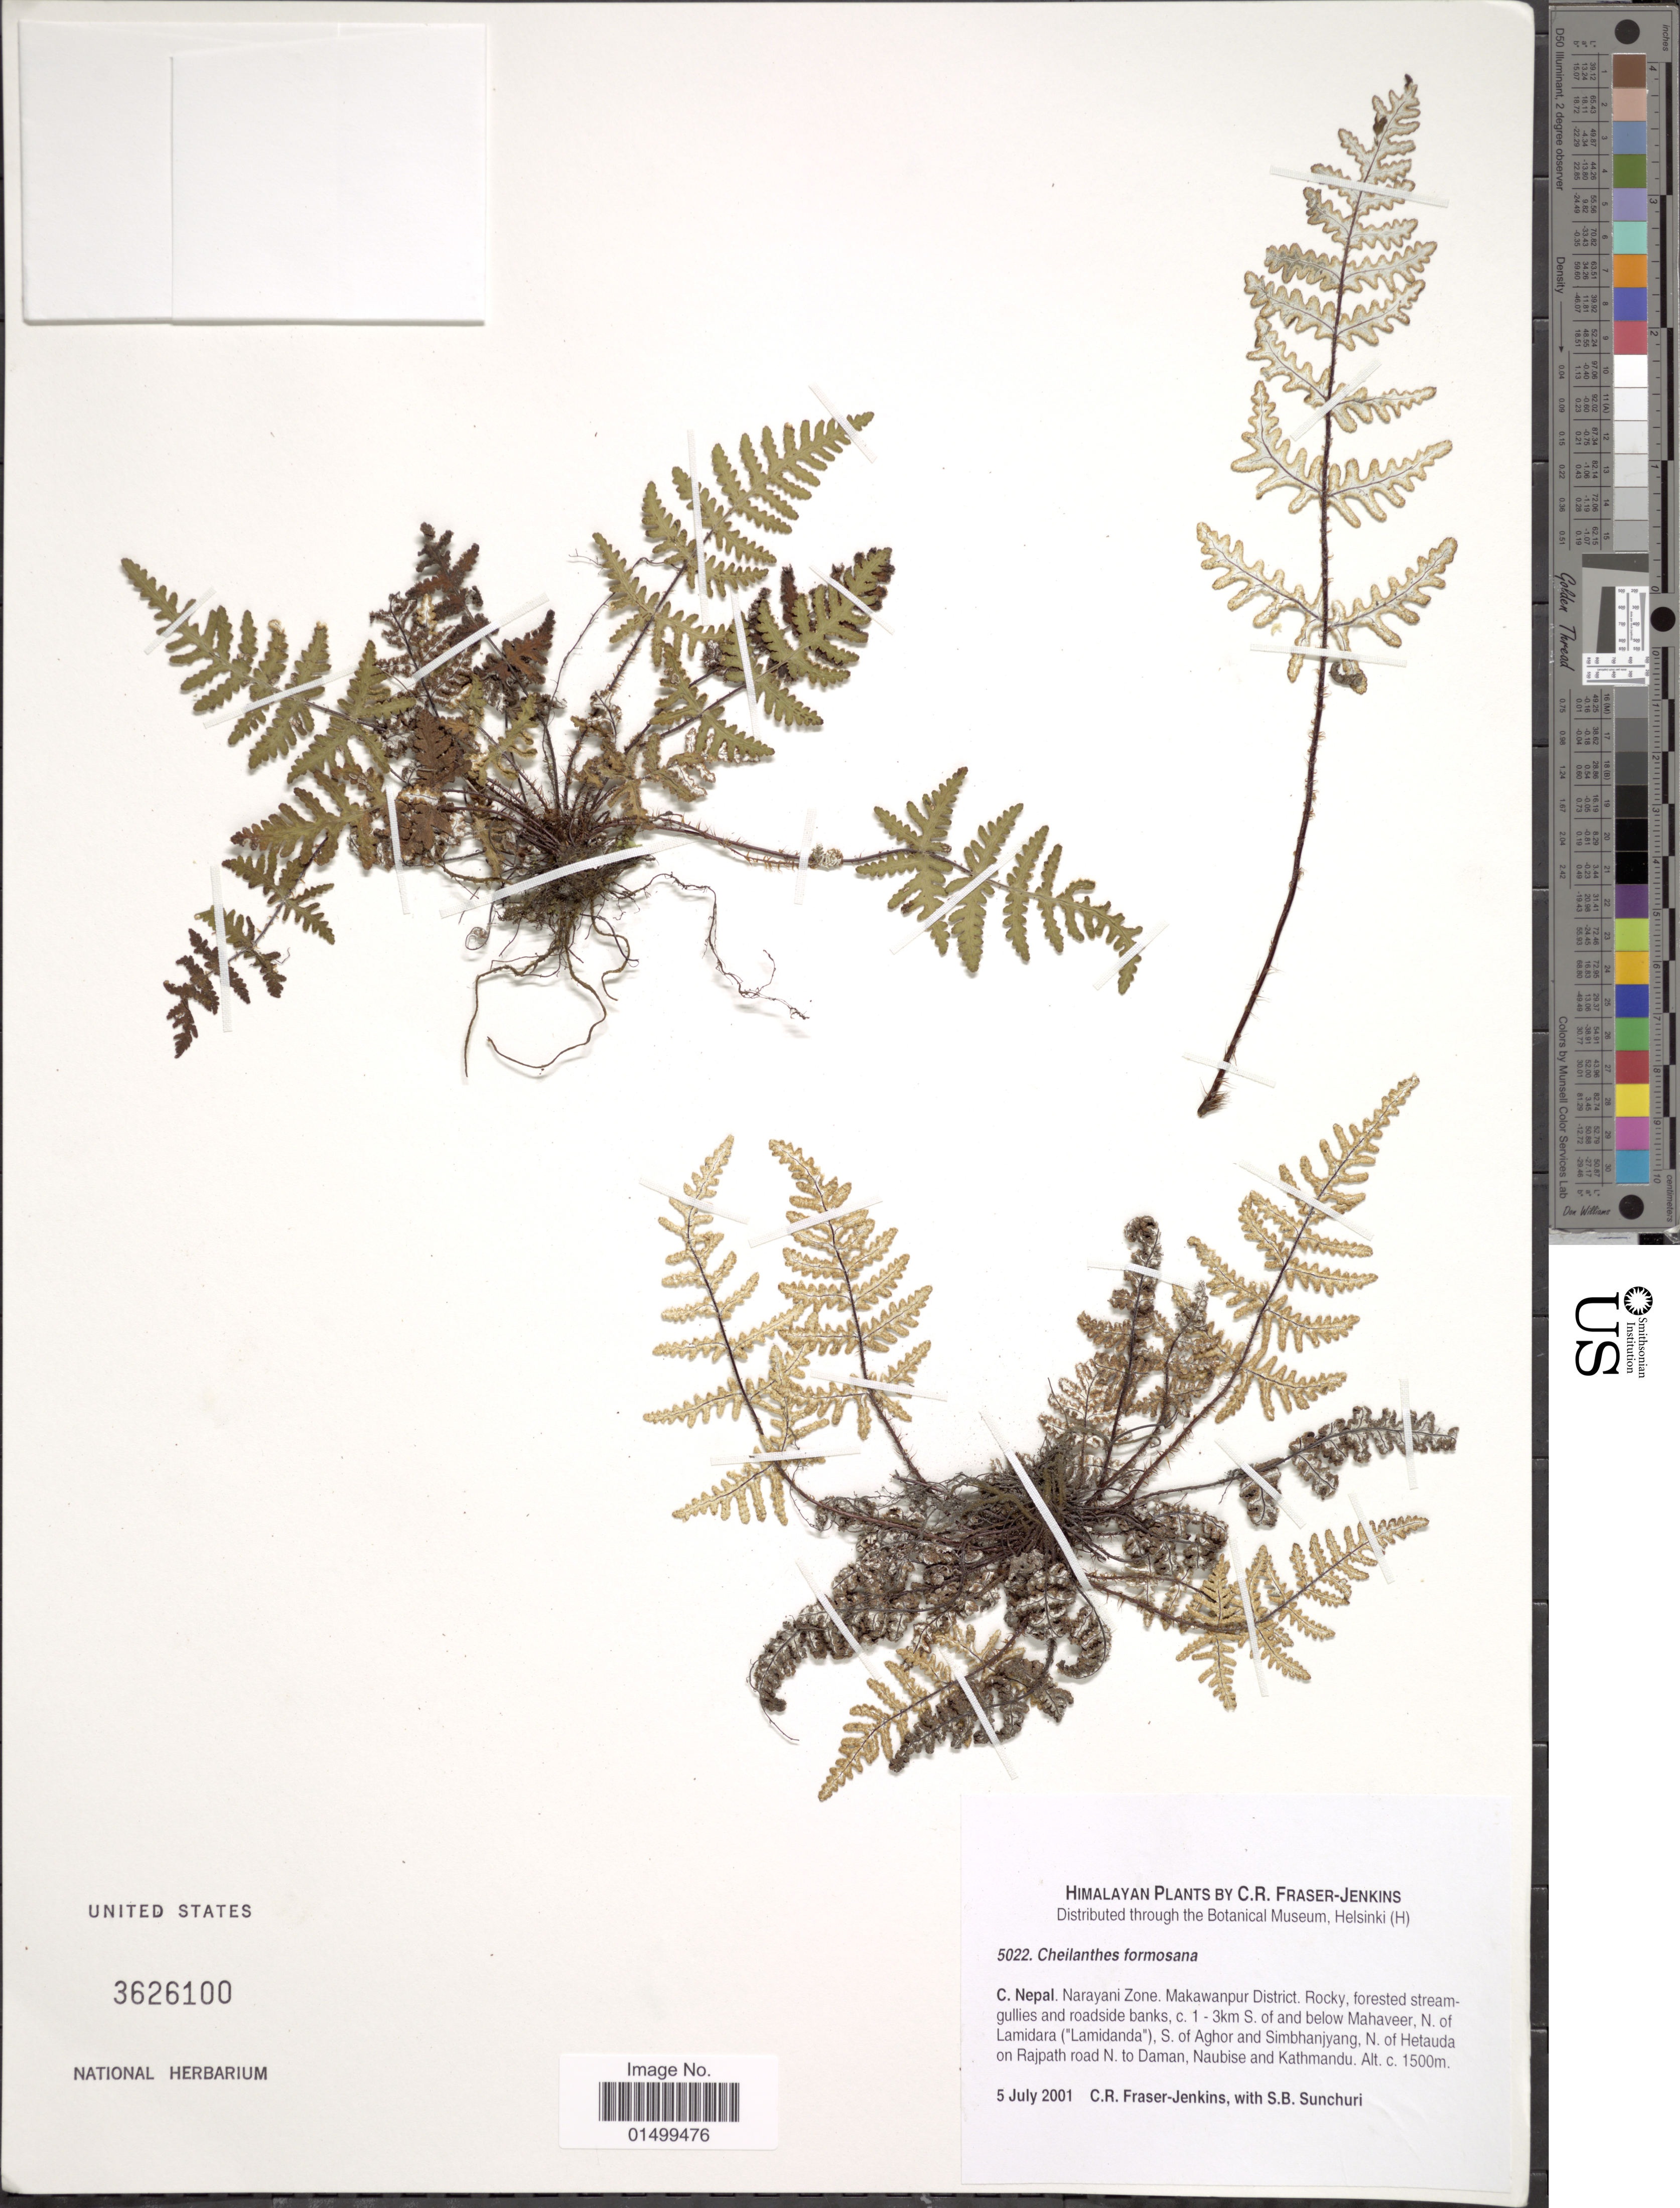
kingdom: Plantae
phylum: Tracheophyta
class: Polypodiopsida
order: Polypodiales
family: Pteridaceae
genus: Cheilanthes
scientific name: Cheilanthes formosana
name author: Hayata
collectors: C. R. Fraser-Jenkins & S. Sunchuri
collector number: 5022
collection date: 2001-07-05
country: Nepal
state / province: Narayani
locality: Makawanpur District. rocky, forested stream-gullies and roadside banks, c. 1- 3 km S. of and below Mahaveer, N. of Lamidara ("Lamidanda"), S. of Aghor and Simbhanjyang, N. of Hetauda on Rajpath road N. to Daman, Naubise and Kathamndu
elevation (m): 1500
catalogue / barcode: US 3626100